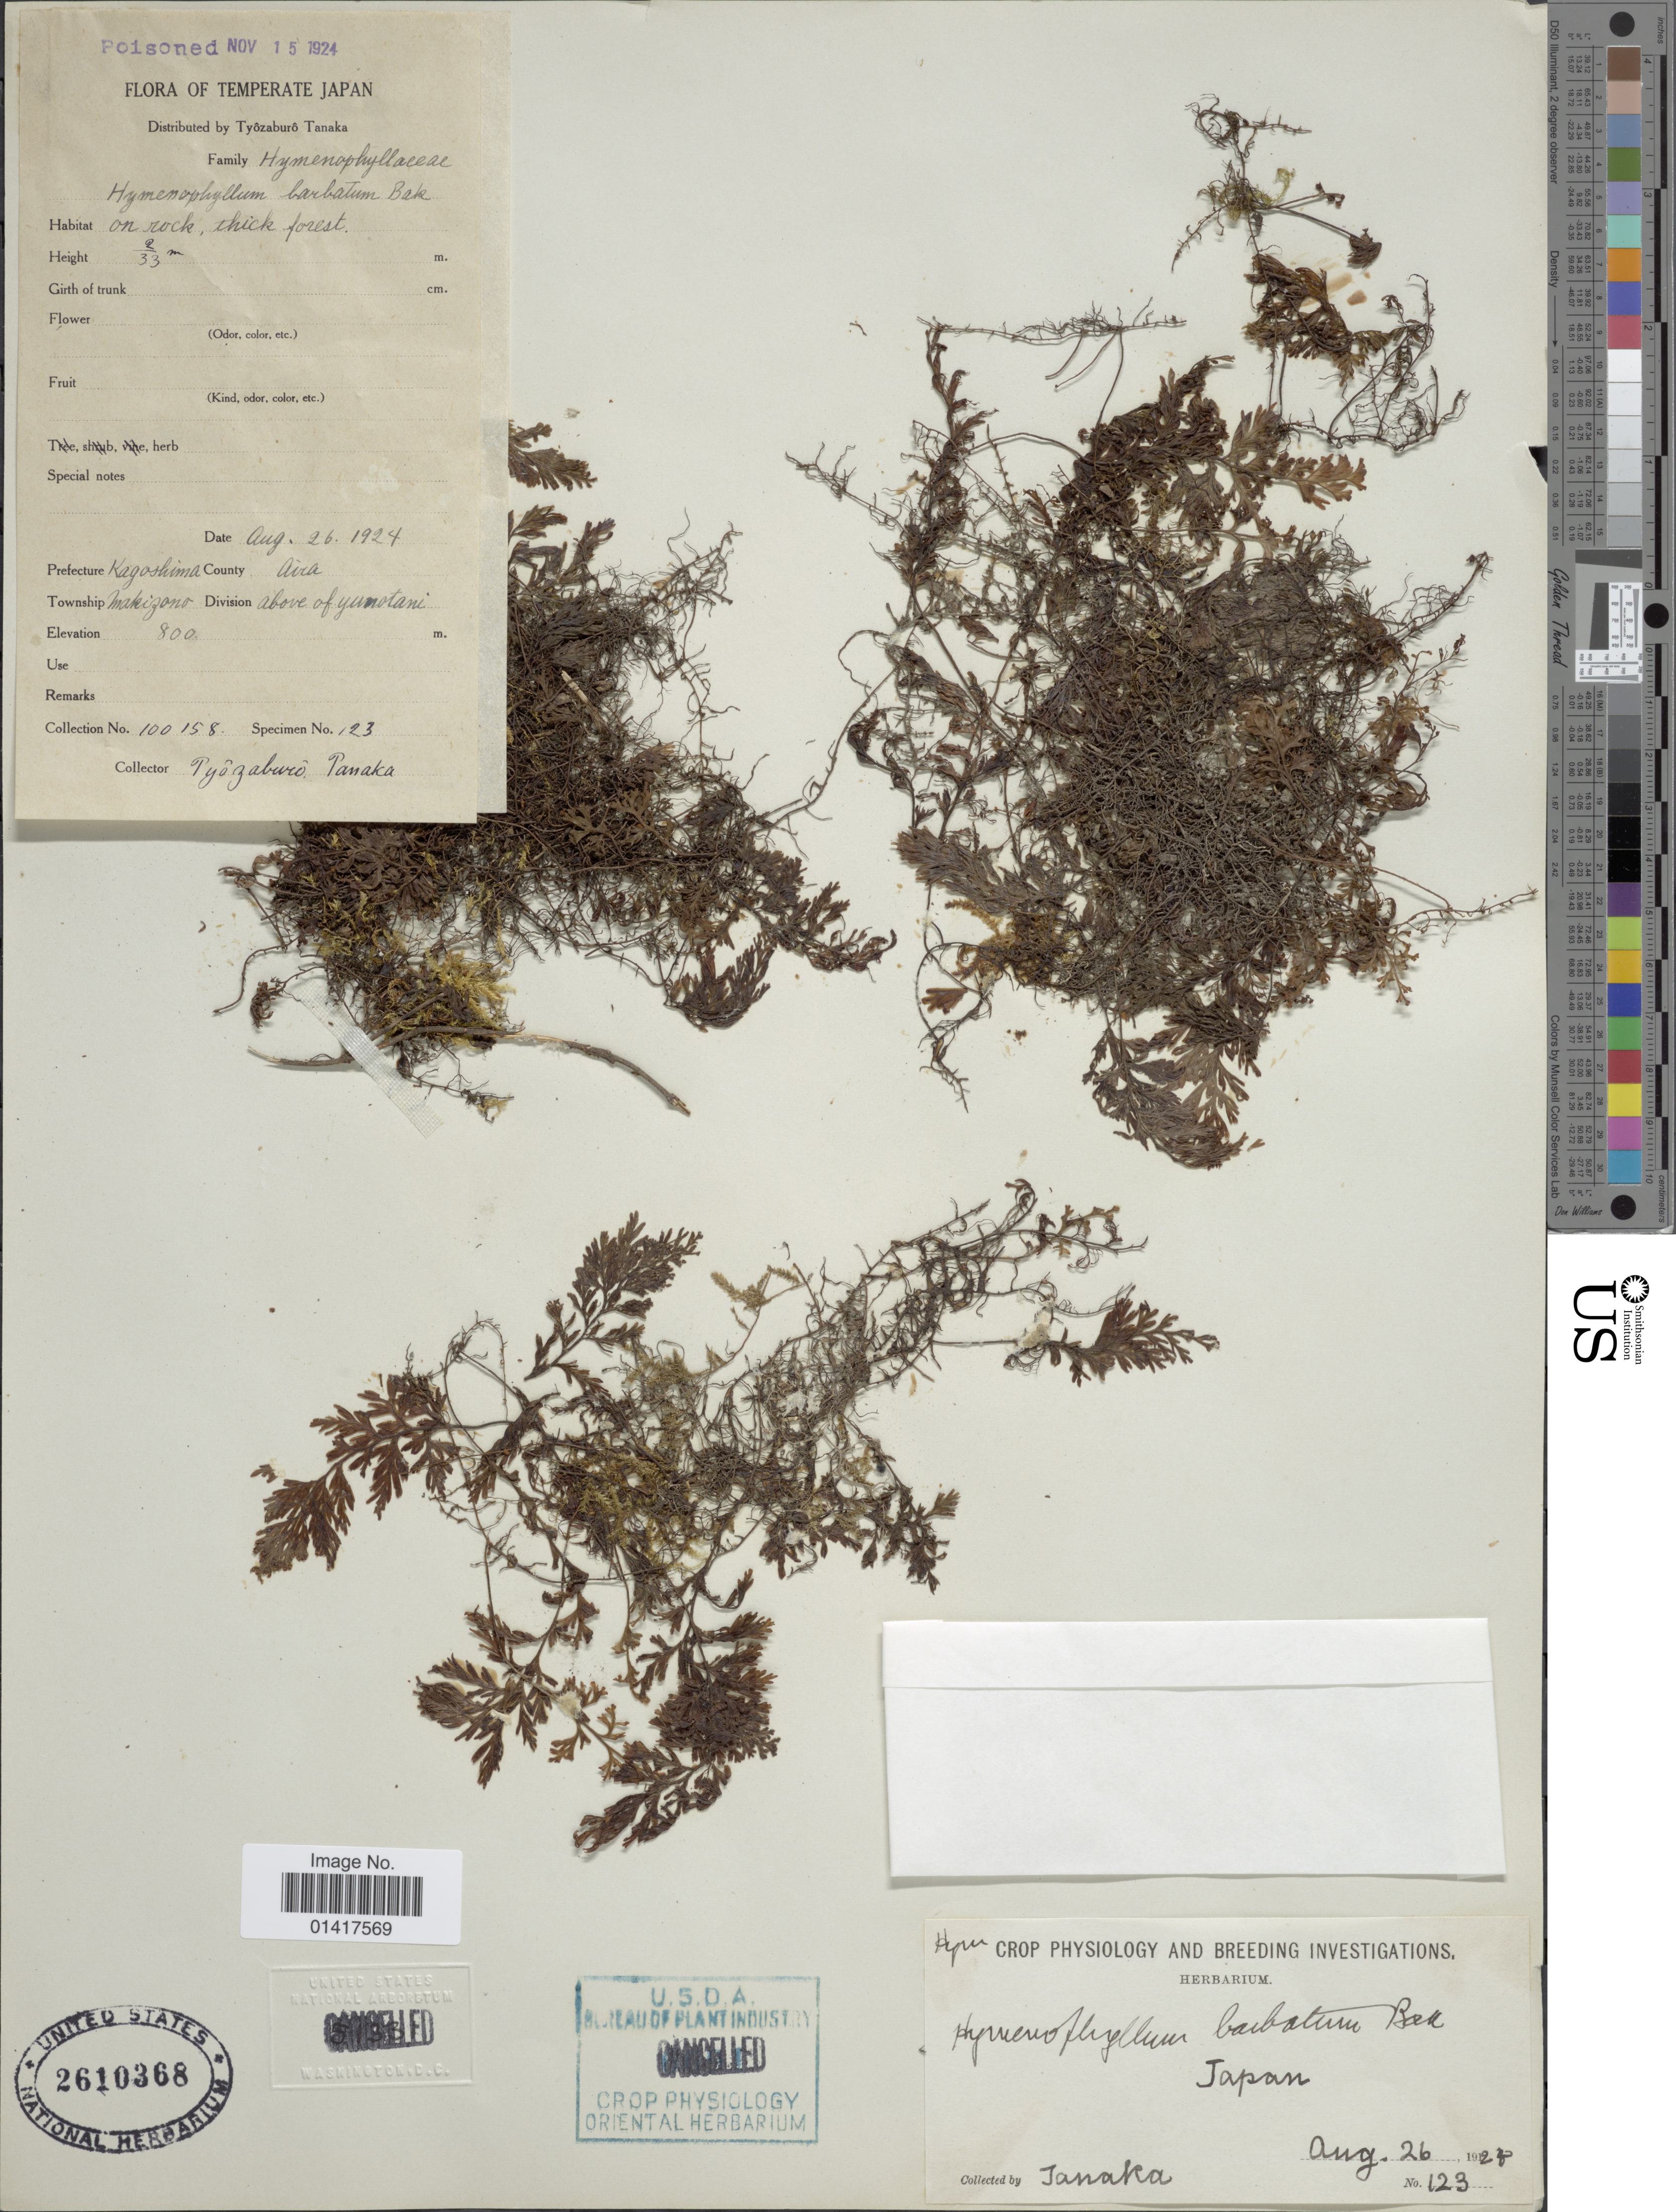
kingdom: Plantae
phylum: Tracheophyta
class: Polypodiopsida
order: Hymenophyllales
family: Hymenophyllaceae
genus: Hymenophyllum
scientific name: Hymenophyllum barbatum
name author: (Bosch) Baker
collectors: P. Panaka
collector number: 123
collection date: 1930-08-26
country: Japan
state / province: Kagosima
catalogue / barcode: US 2610368